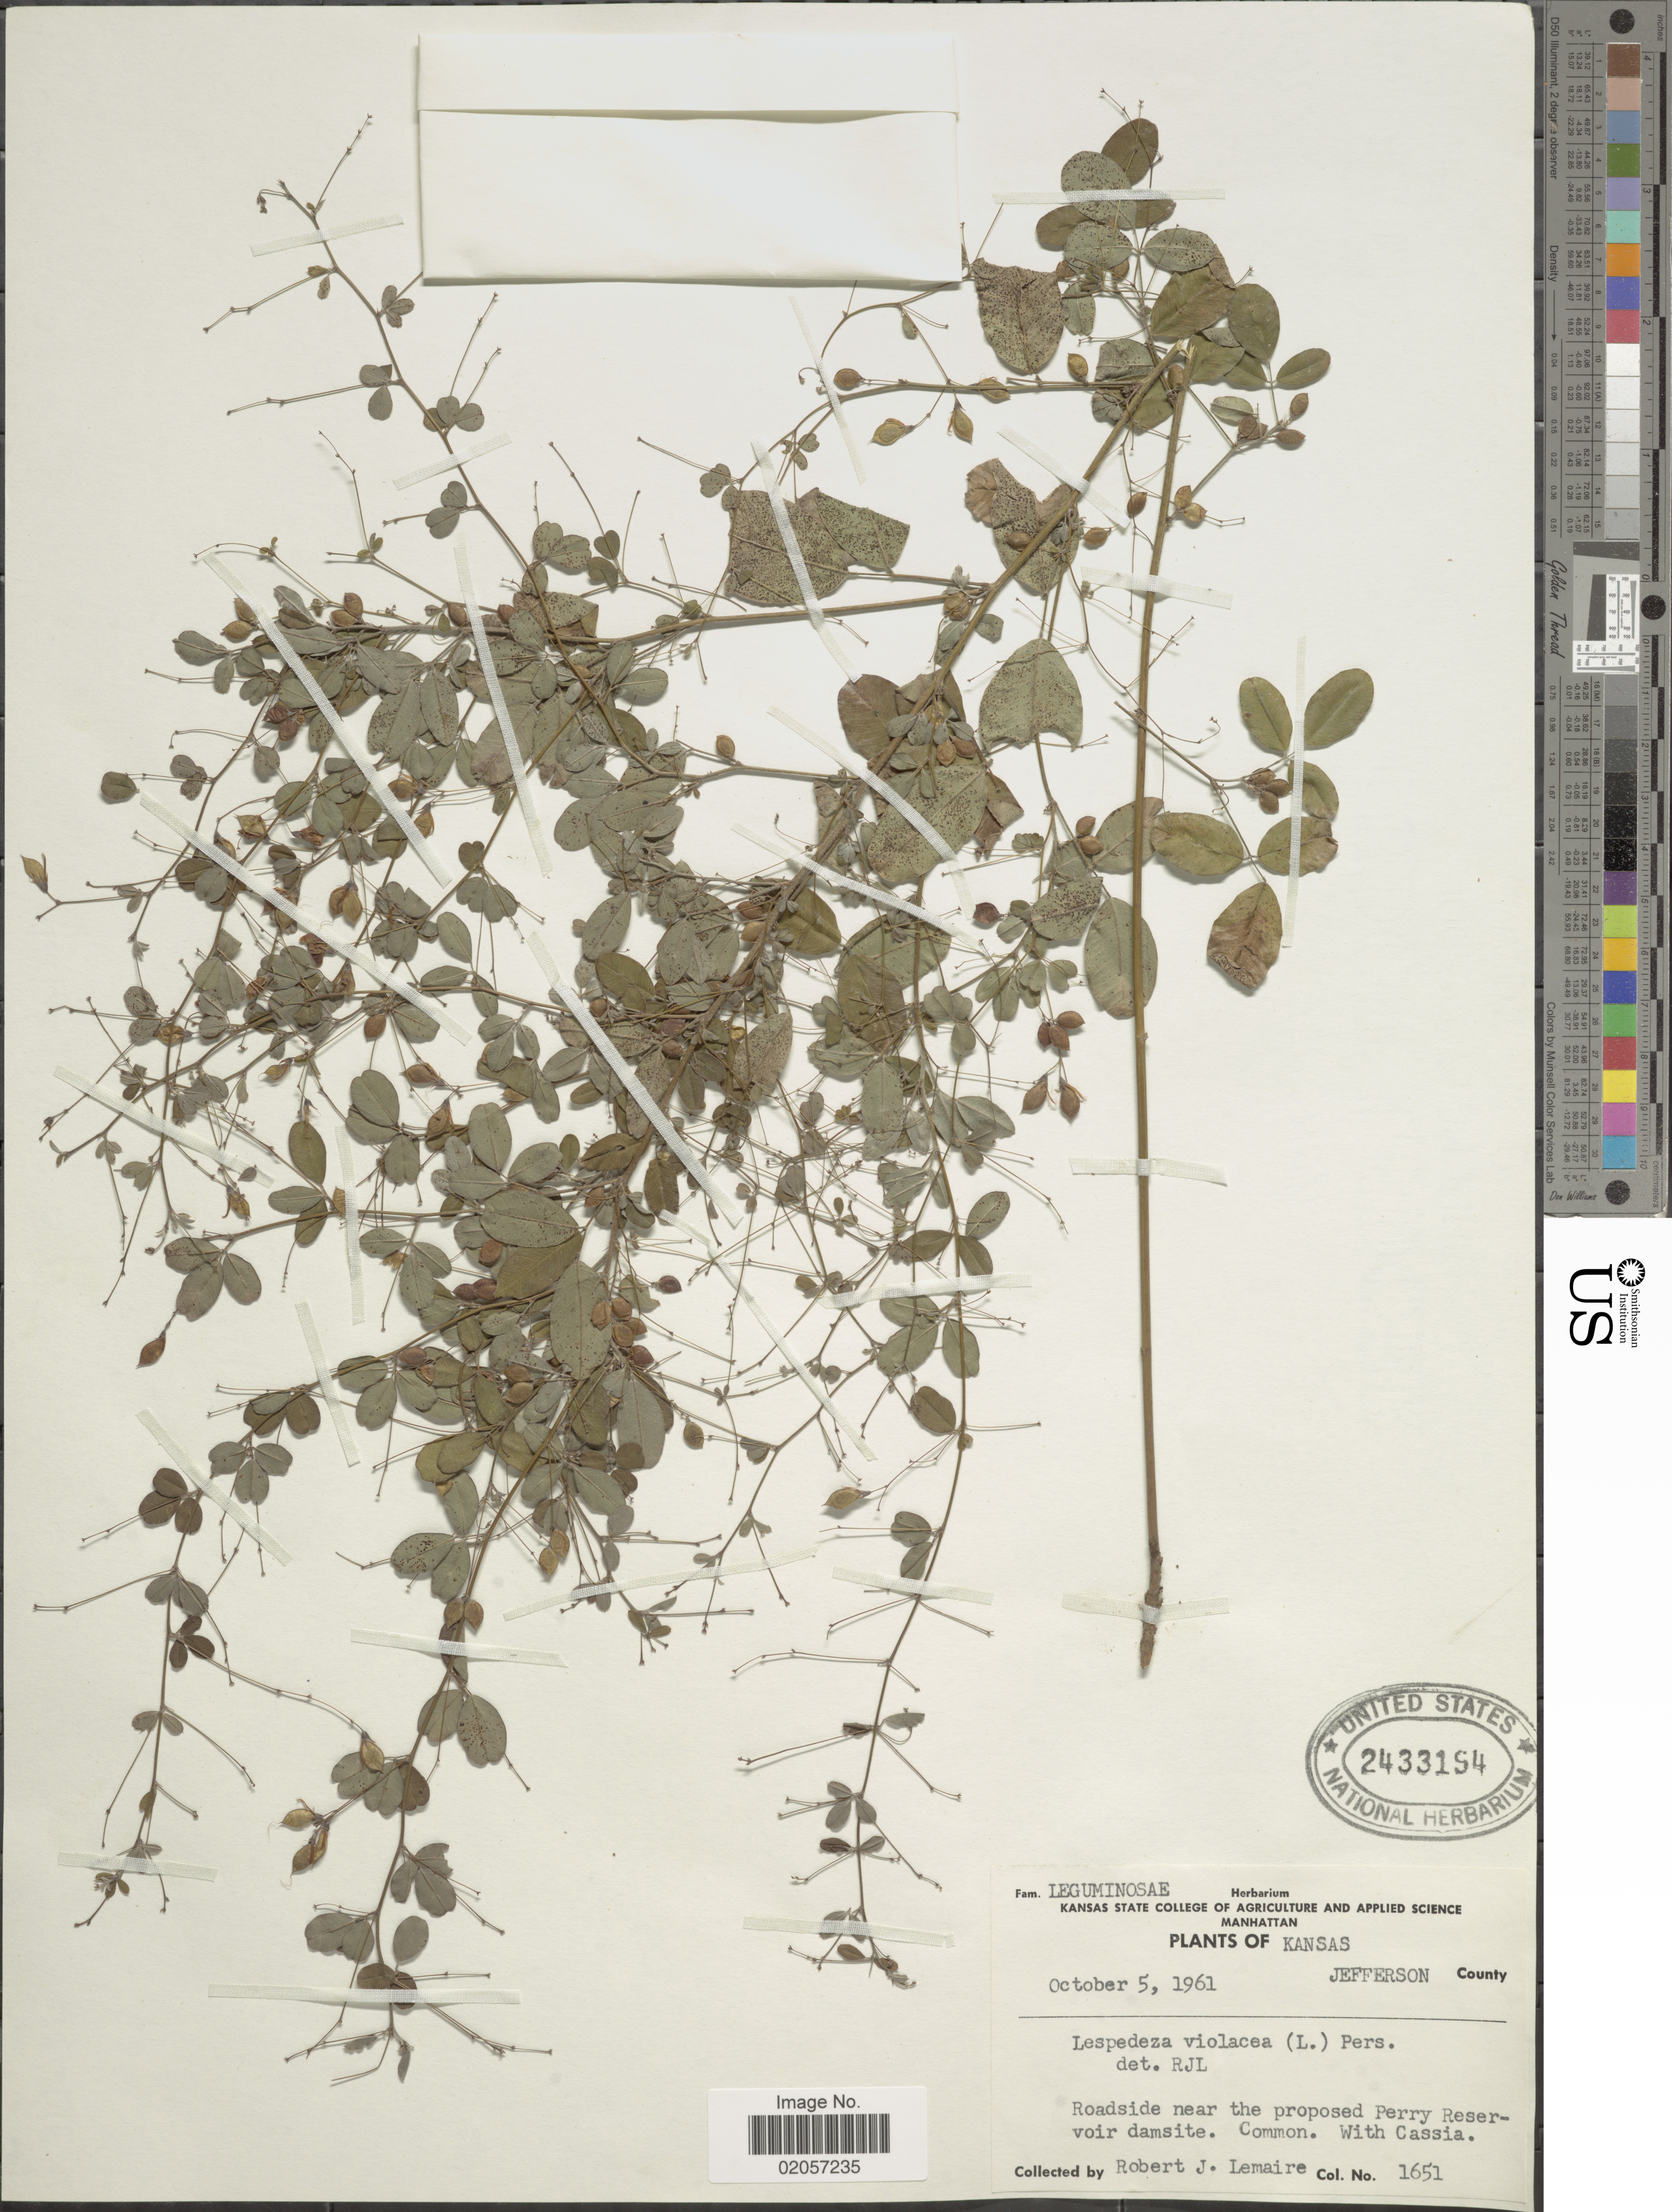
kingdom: Plantae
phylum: Tracheophyta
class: Magnoliopsida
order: Fabales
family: Fabaceae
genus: Lespedeza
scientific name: Lespedeza violacea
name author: (L.) Pers.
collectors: R. J. Lemaire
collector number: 1651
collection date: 1961-10-05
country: United States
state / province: Kansas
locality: Kansas, Jefferson County, Roadside near the proposed Perry Reservoir damsite.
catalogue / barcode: US 2433194